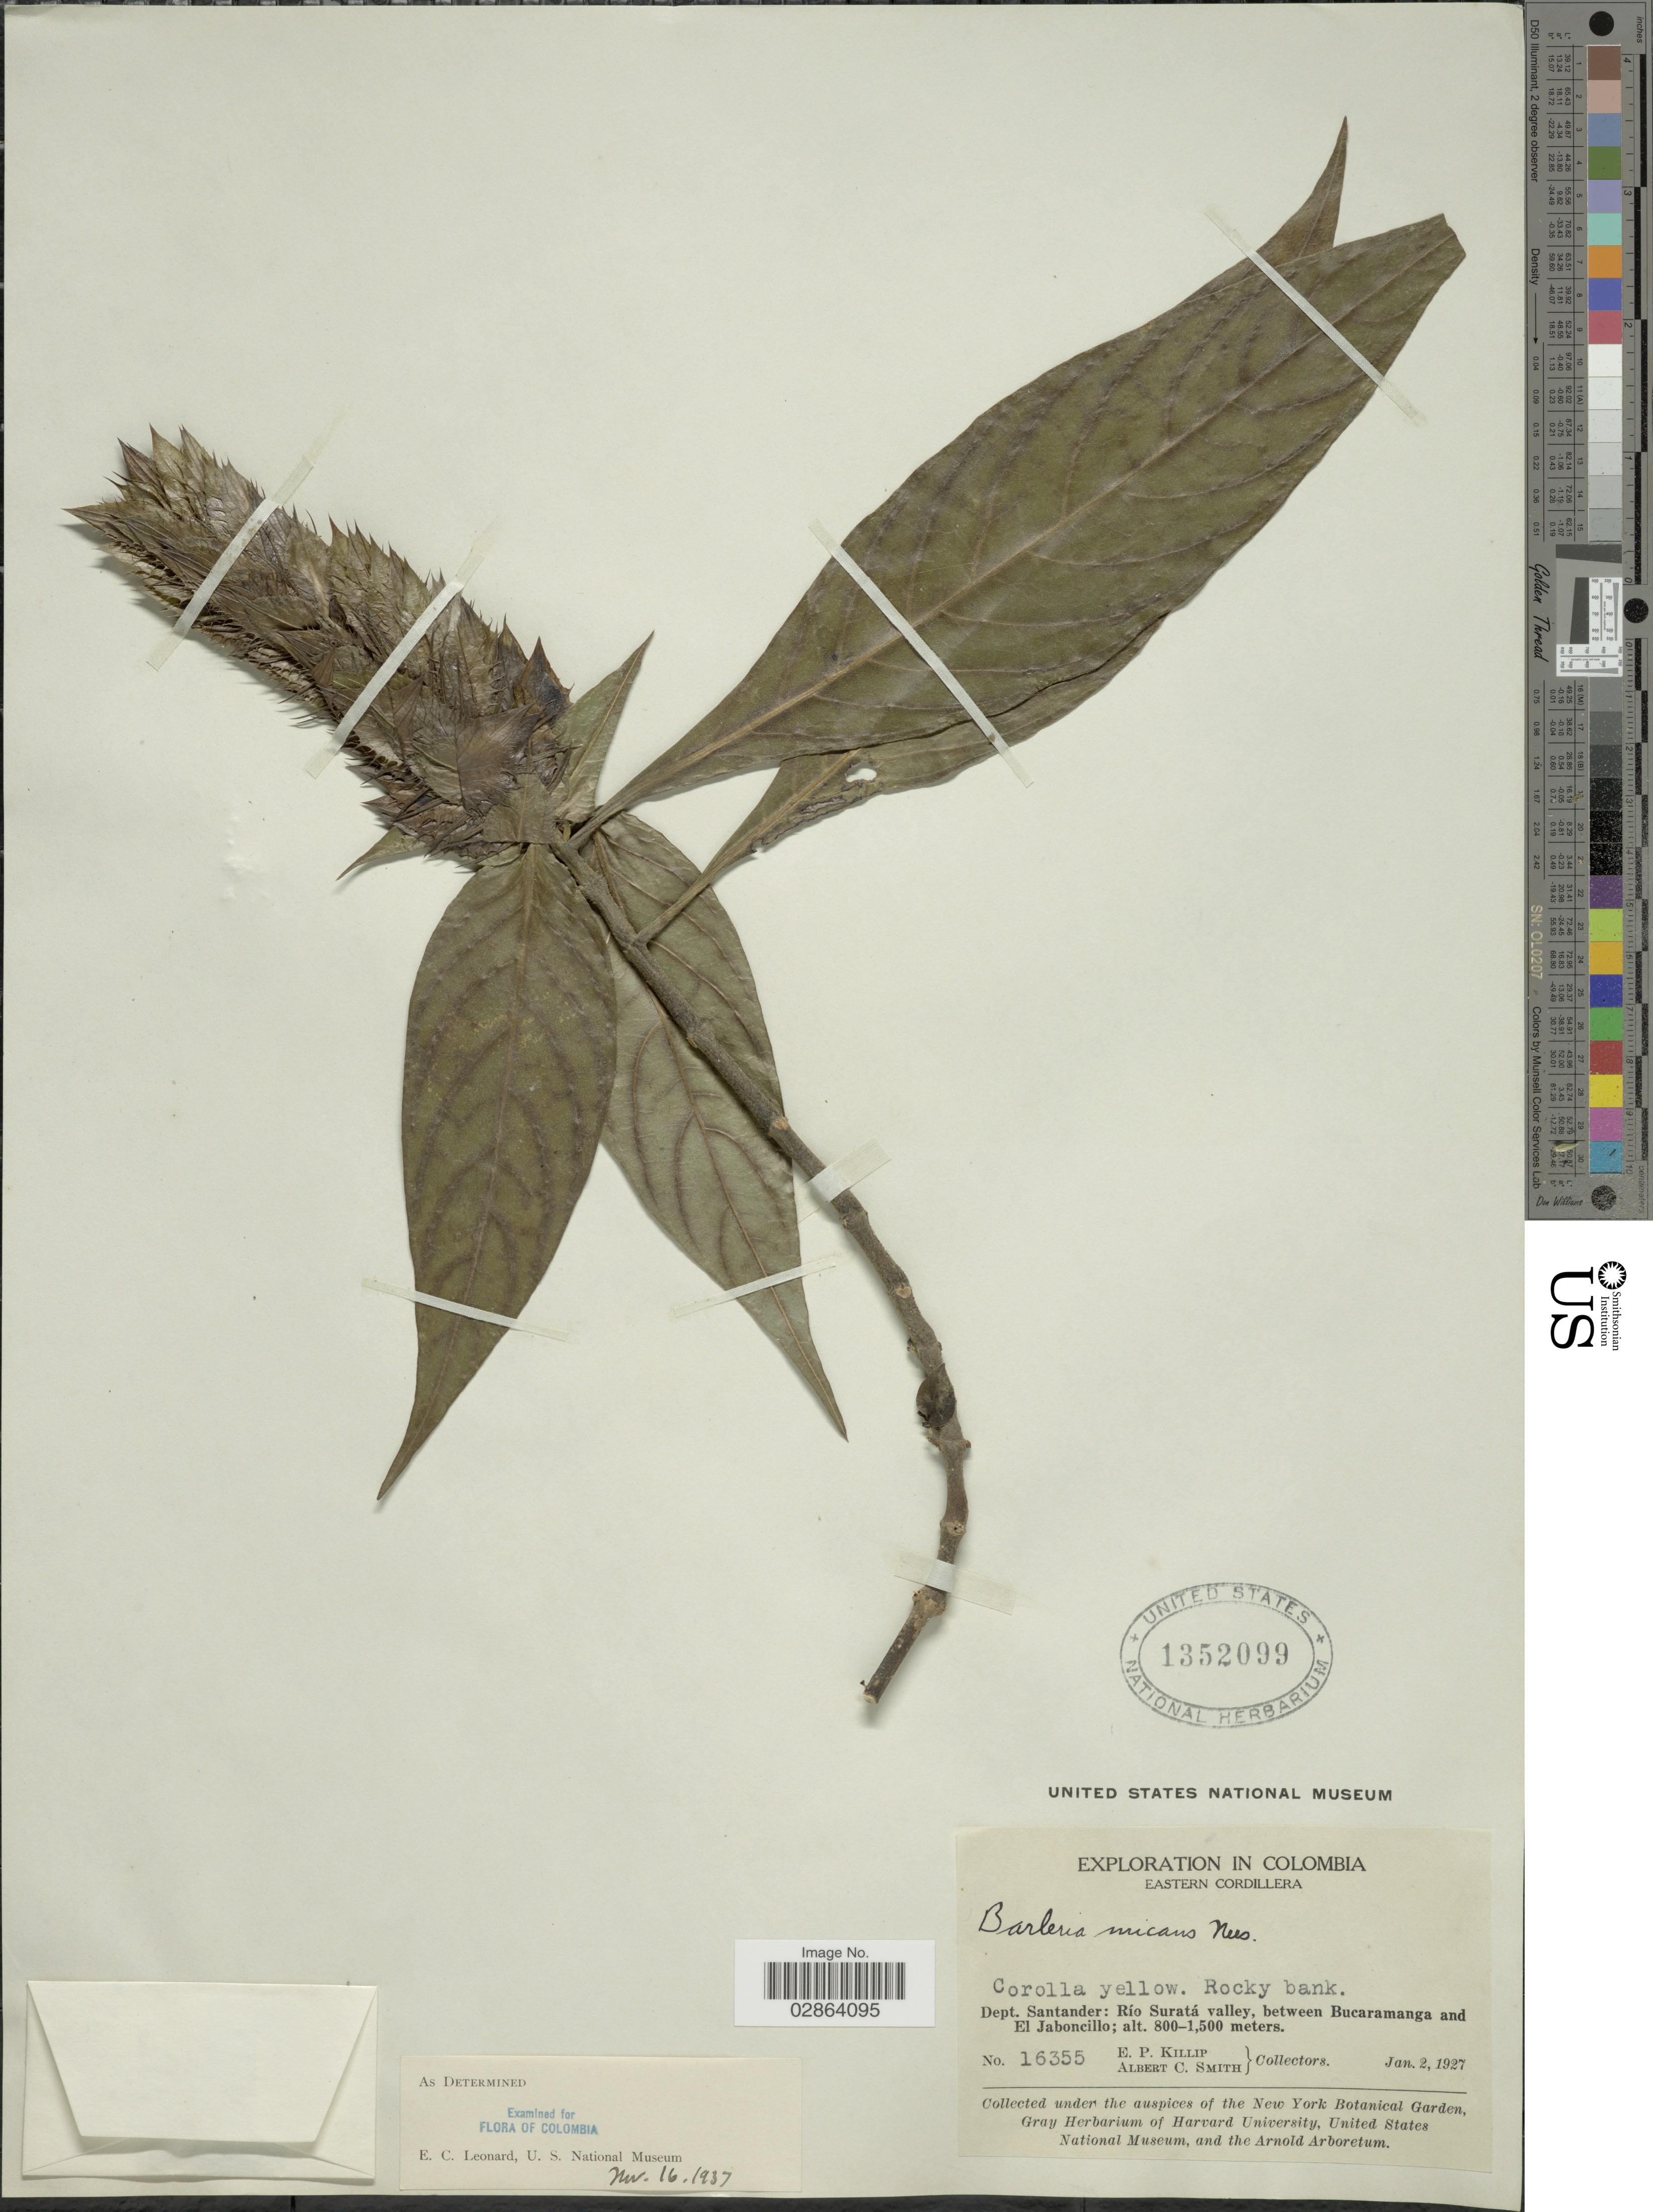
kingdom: Plantae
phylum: Tracheophyta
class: Magnoliopsida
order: Lamiales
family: Acanthaceae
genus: Barleria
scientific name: Barleria micans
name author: Nees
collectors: E. P. Killip & A. C. Smith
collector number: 16355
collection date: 1927-01-02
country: Colombia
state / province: Santander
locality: Eastern Cordillera, Dept. Santander: Río Suratá valley, between Bucaramanga and El Jaboncillo.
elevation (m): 800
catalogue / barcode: US 1352099